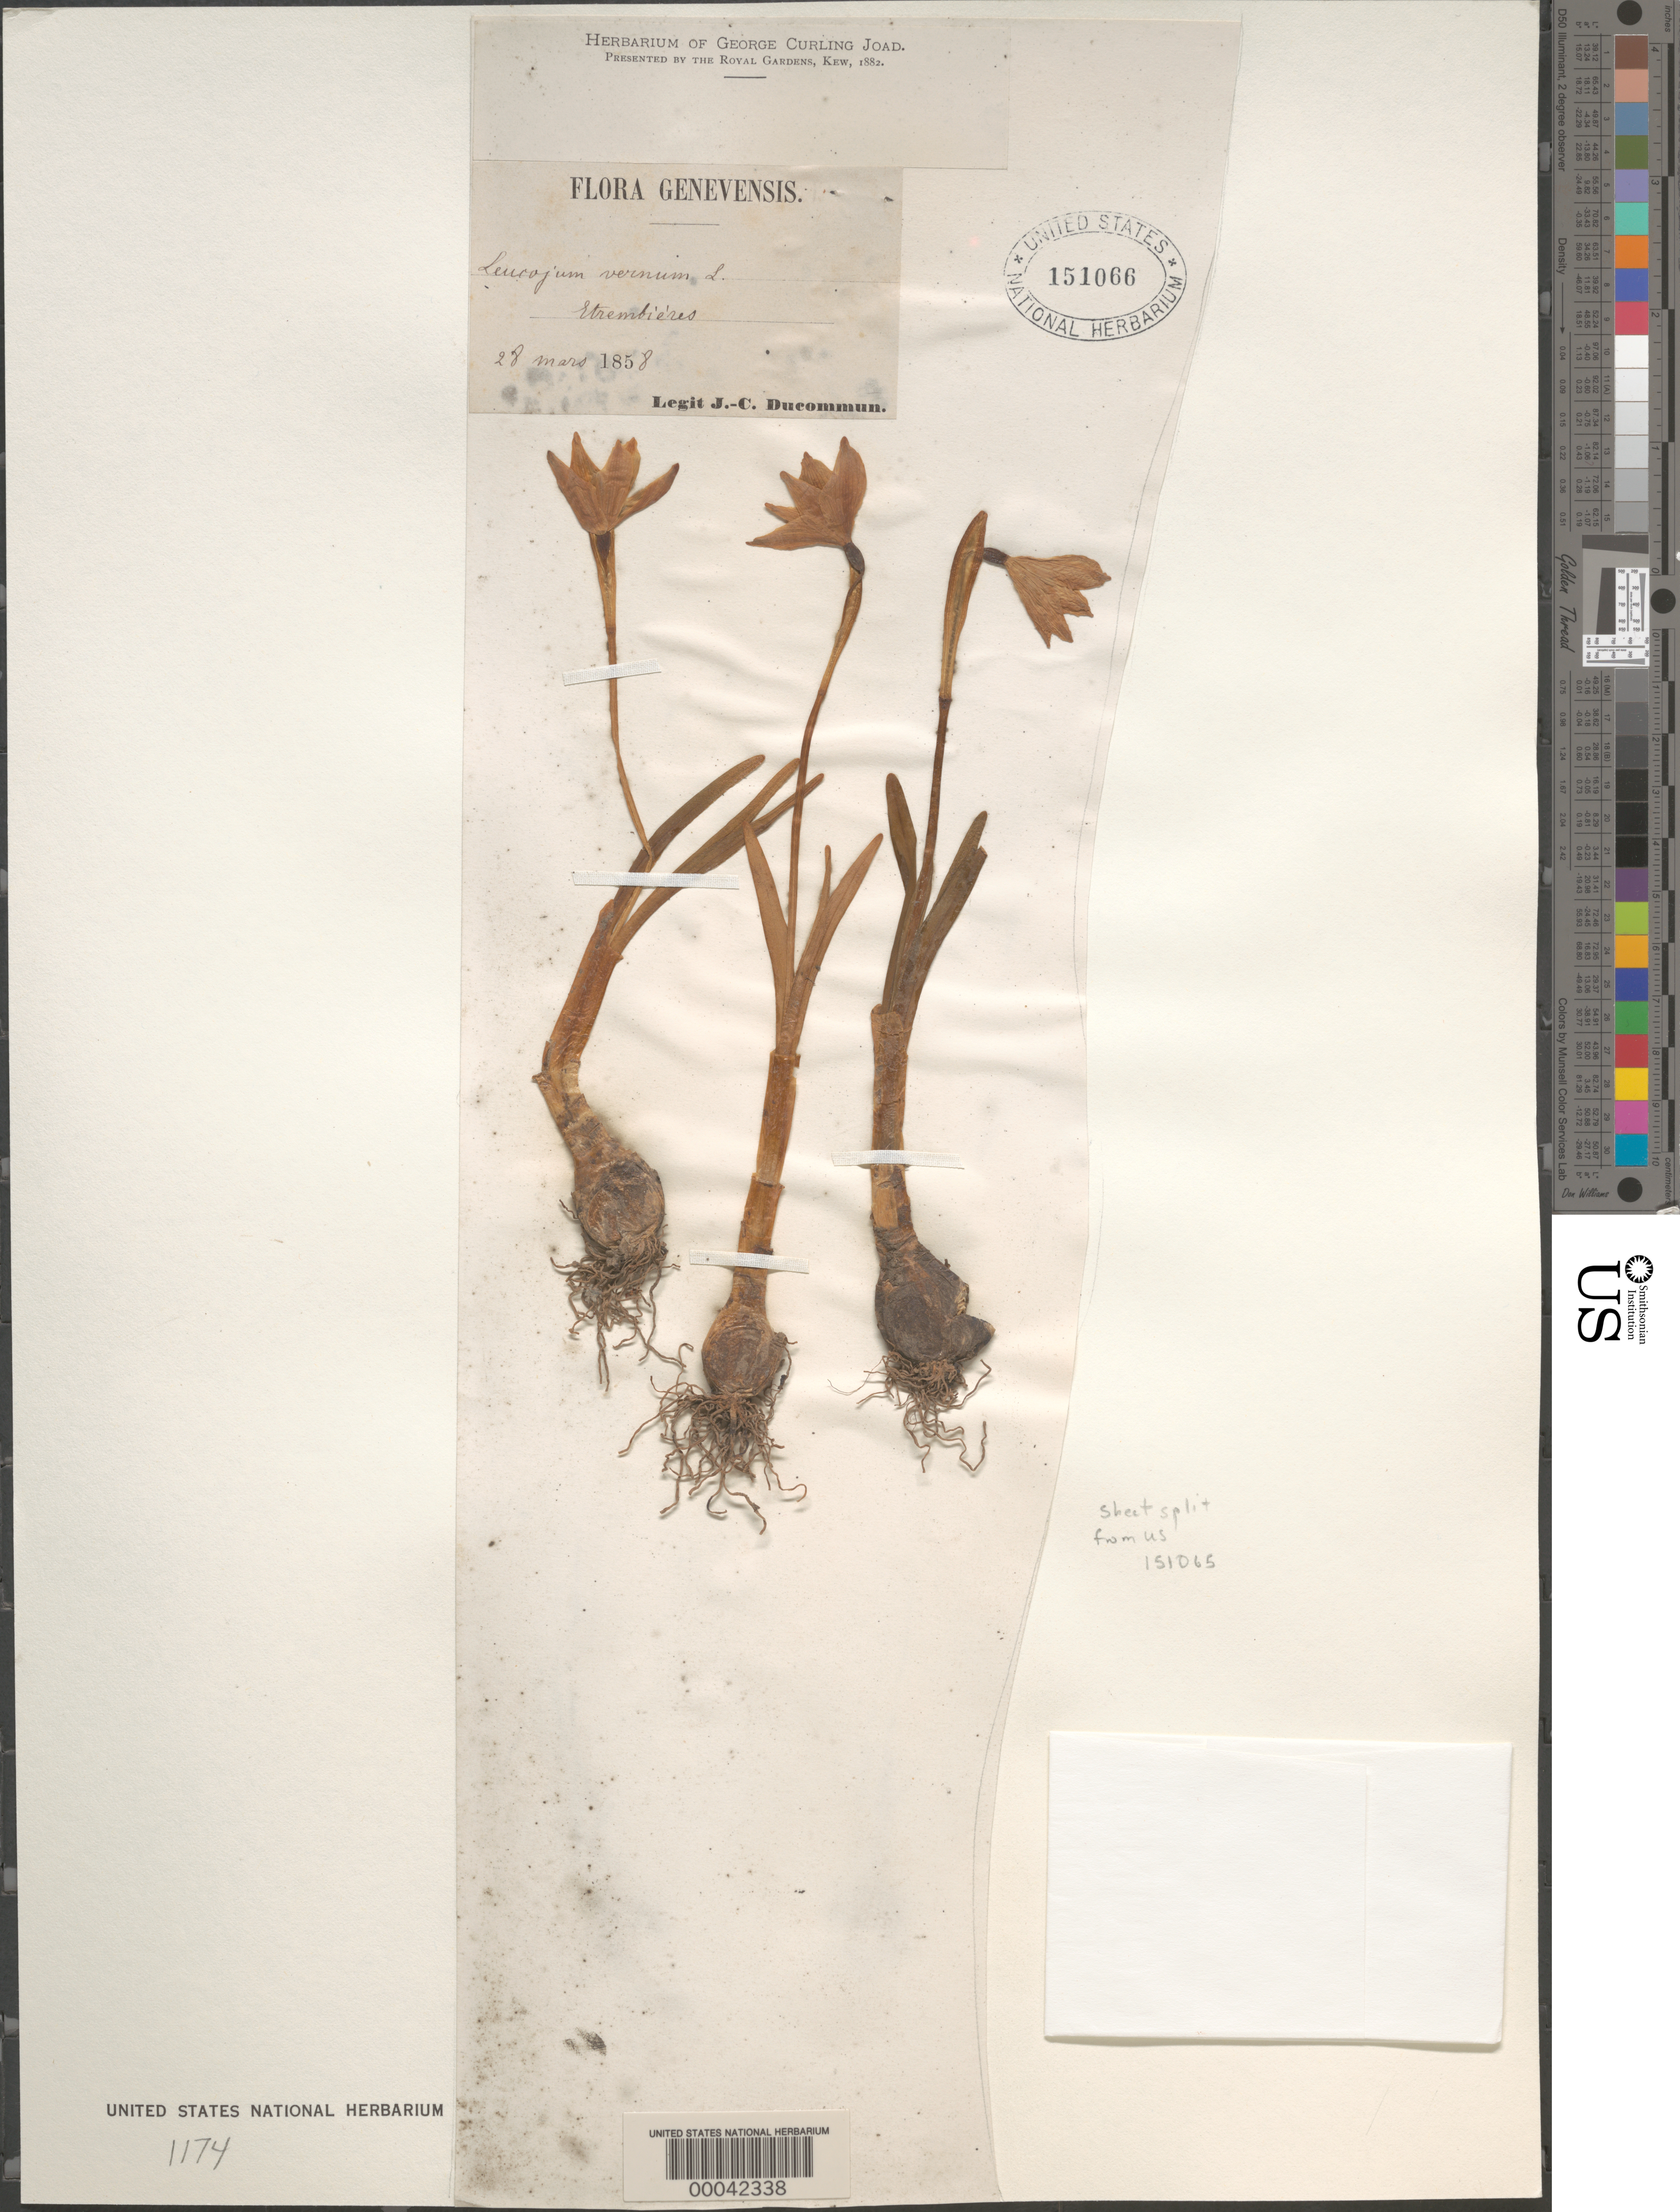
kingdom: Plantae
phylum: Tracheophyta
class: Liliopsida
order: Asparagales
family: Amaryllidaceae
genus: Leucojum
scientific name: Leucojum vernum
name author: L.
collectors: J. Ducommun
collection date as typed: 28 Mar 1858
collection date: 1858-03-28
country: Switzerland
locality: Geneva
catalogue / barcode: US 151066